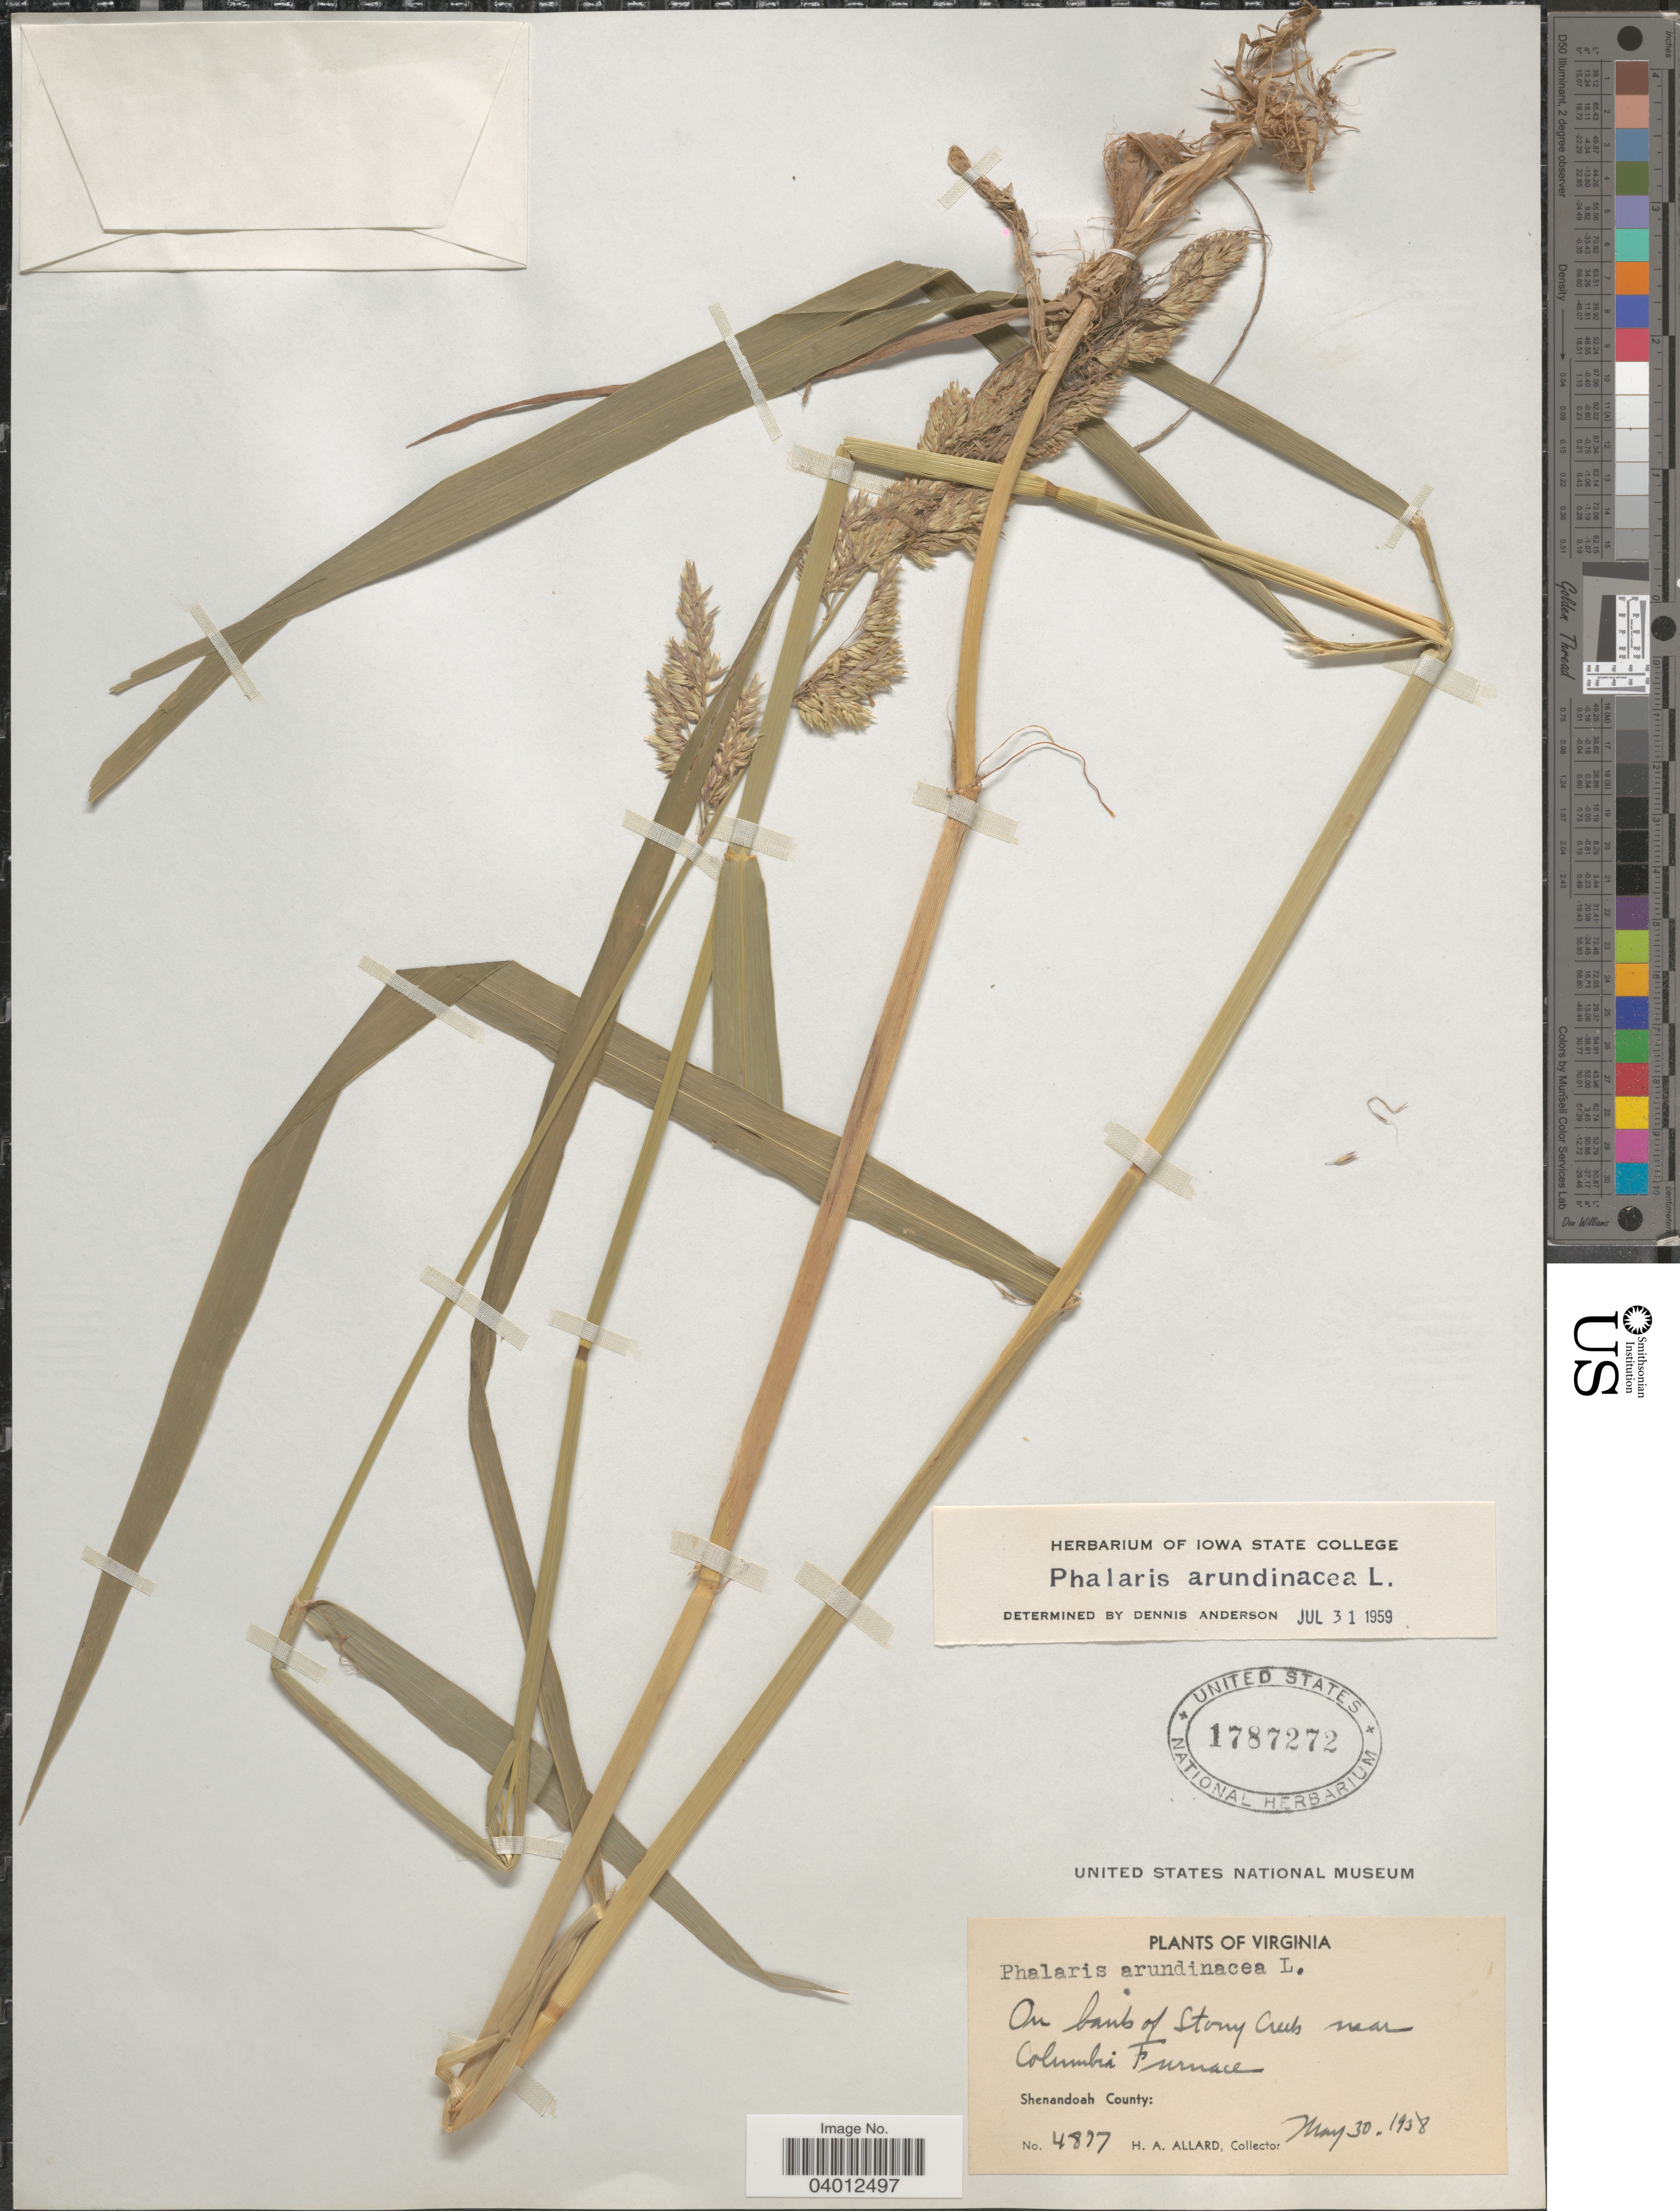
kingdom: Plantae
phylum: Tracheophyta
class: Liliopsida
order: Poales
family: Poaceae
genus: Phalaris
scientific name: Phalaris arundinacea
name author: L.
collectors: H. A. Allard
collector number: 4877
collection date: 1938-05-30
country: United States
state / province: Virginia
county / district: Shenandoah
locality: On banks of Stony Creek near Columbia Furnace. Shenandoah County.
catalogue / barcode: US 1787272